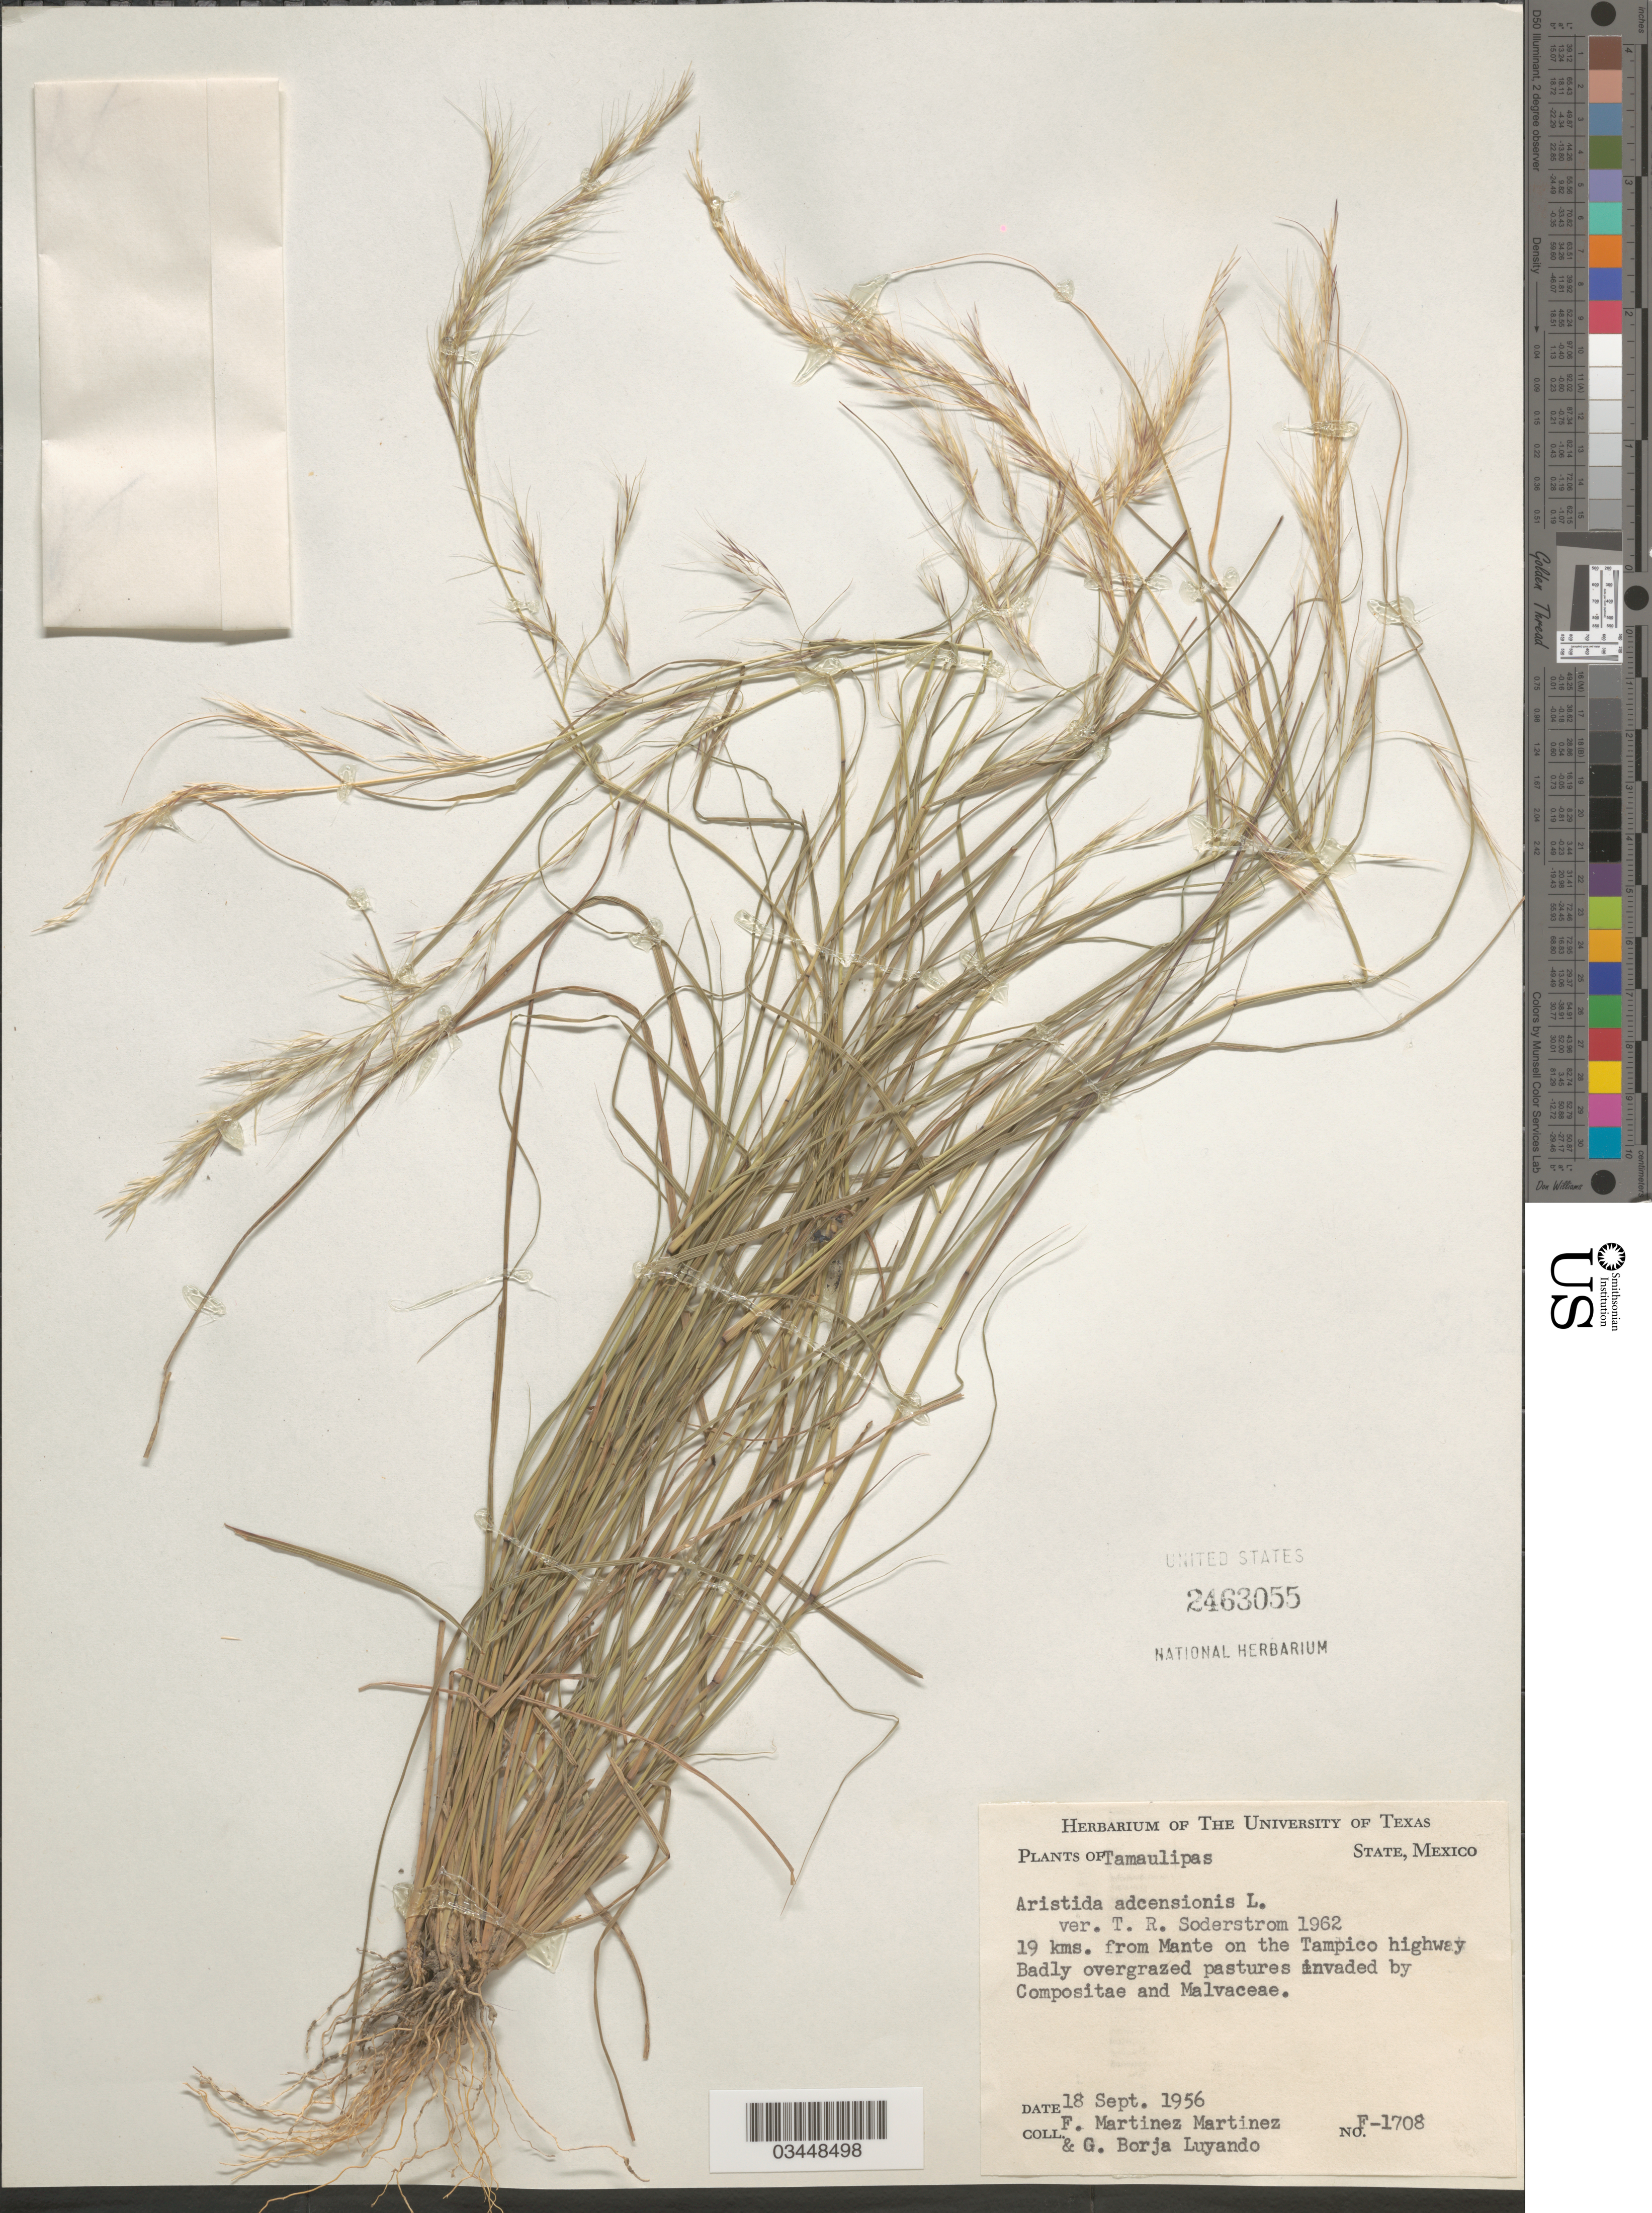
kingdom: Plantae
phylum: Tracheophyta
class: Liliopsida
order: Poales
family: Poaceae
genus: Aristida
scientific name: Aristida adscensionis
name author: L.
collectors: F. M. Martinez & G. Borja-Luyando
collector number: F-1708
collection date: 1956-09-18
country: Mexico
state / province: Tamaulipas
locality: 19 kms. from Mante on the Tampico highway.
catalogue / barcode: US 2463055